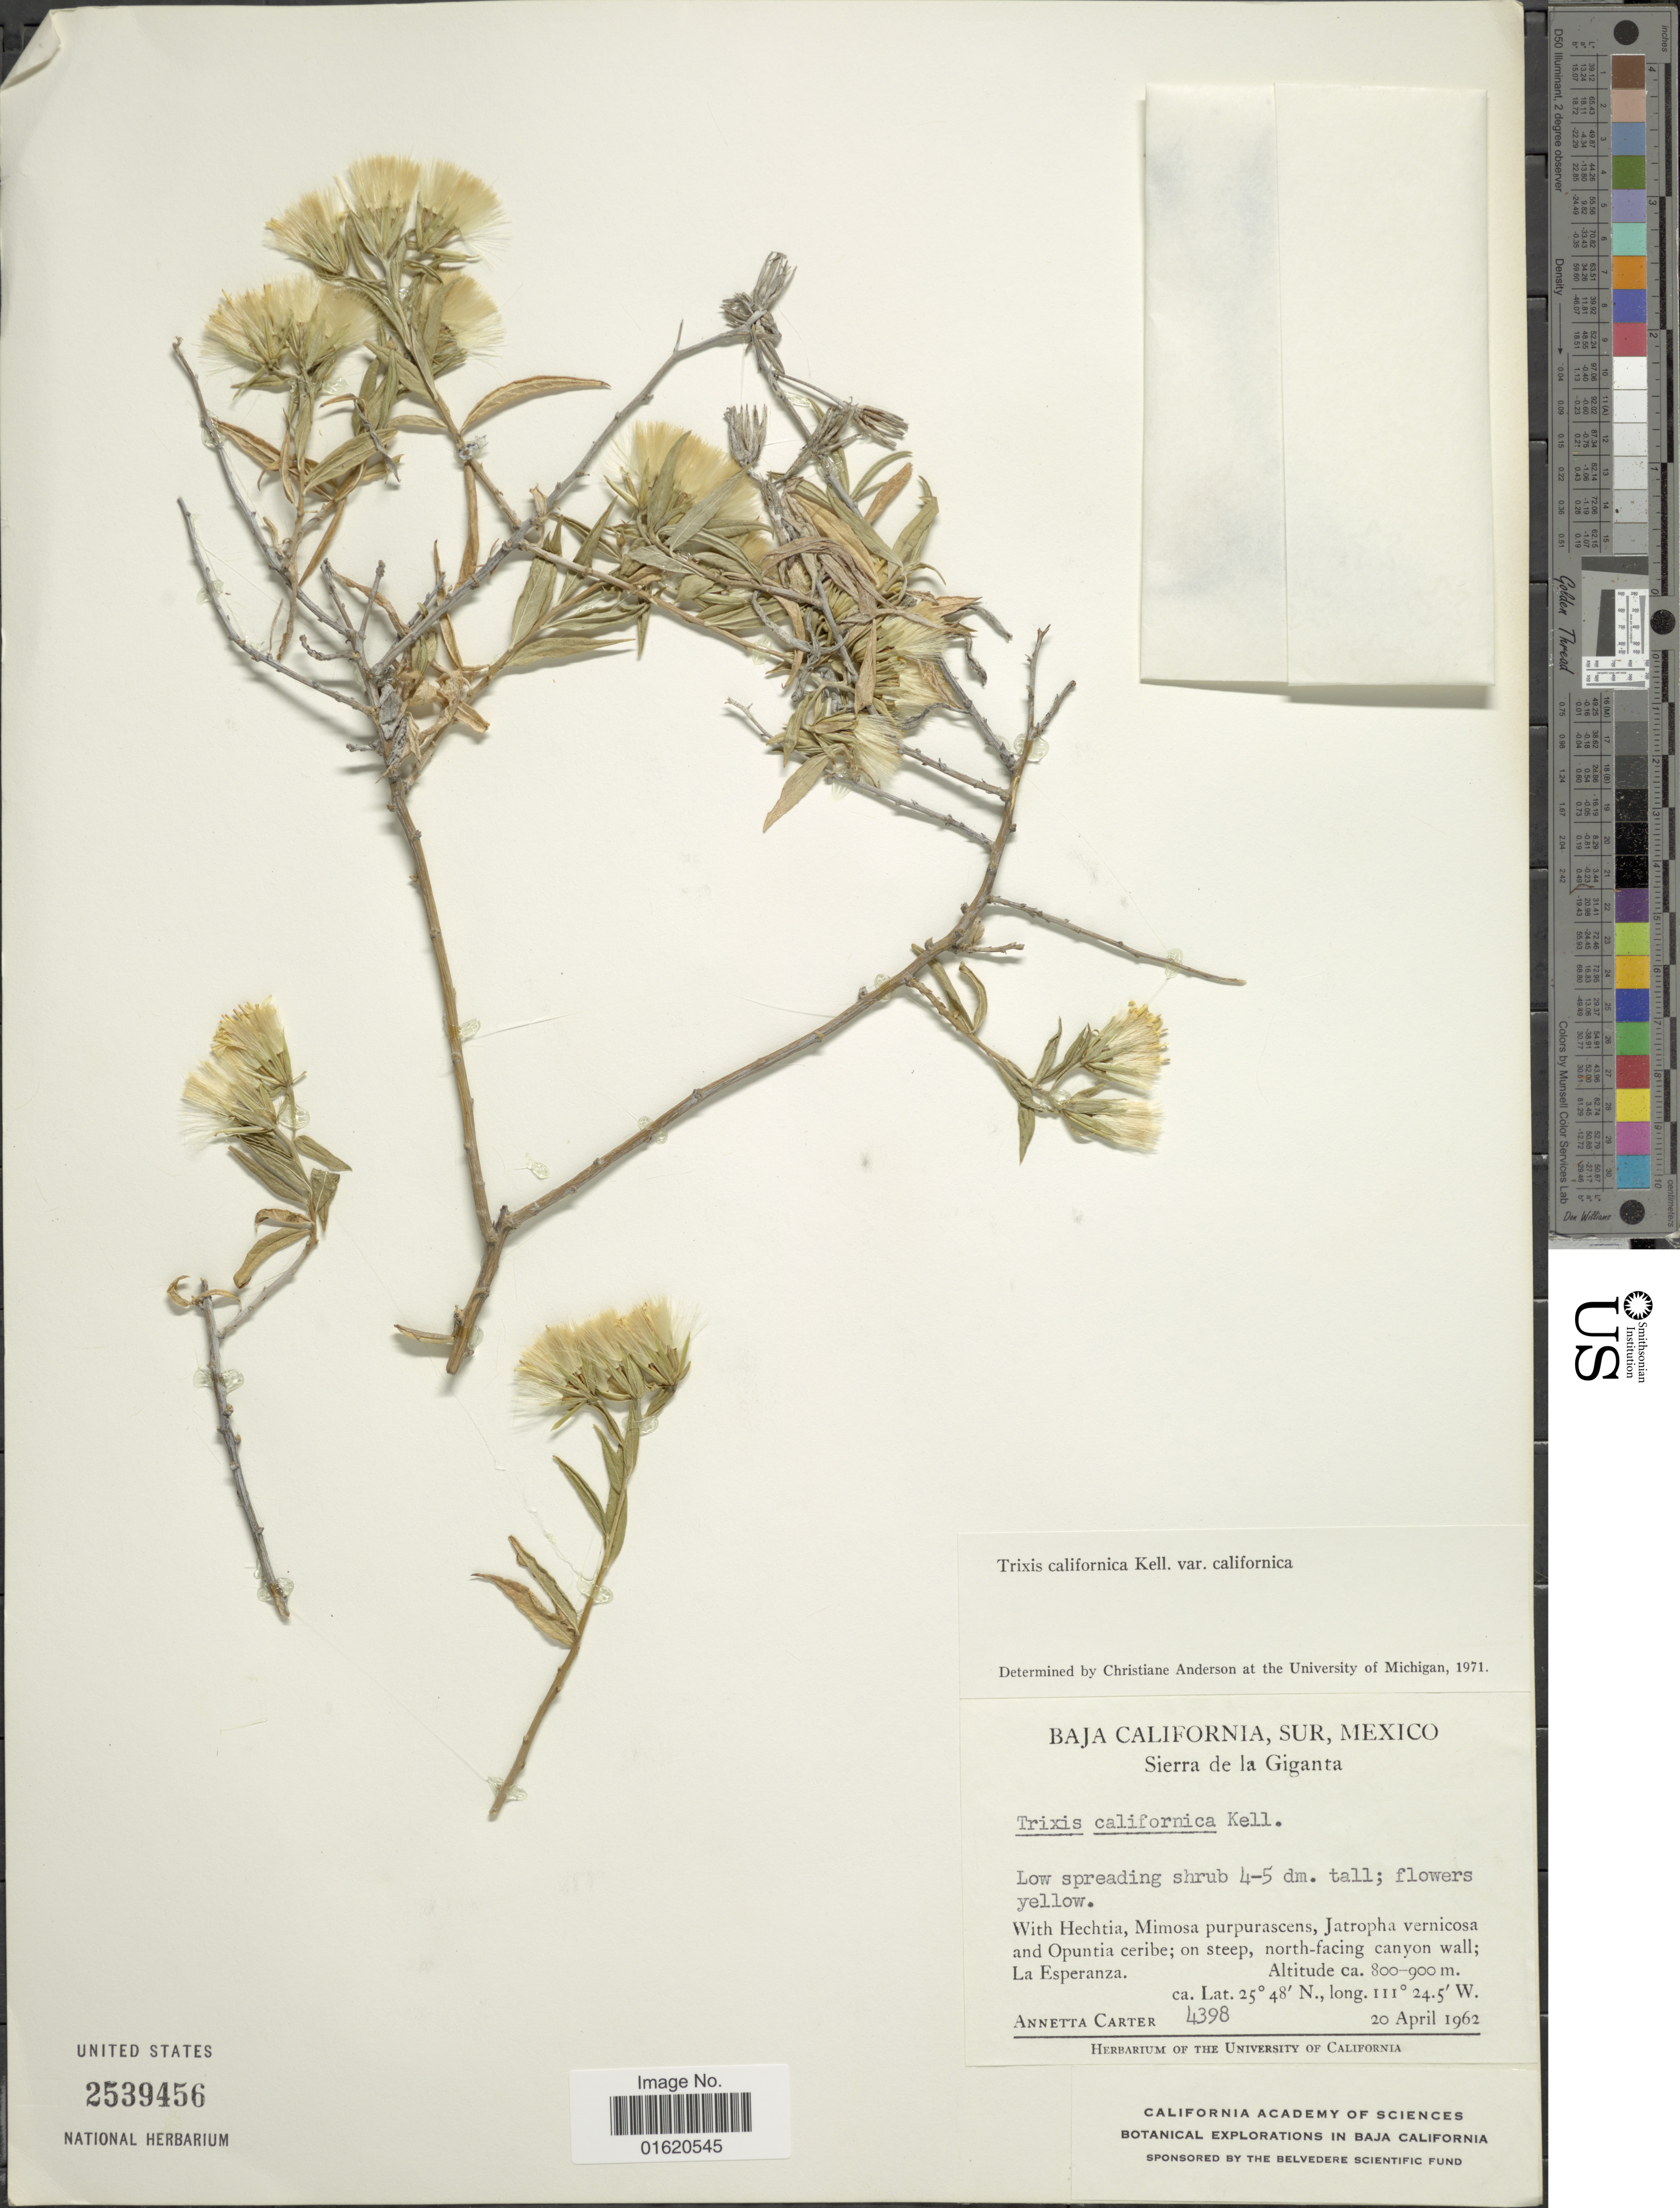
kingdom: Plantae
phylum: Tracheophyta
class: Magnoliopsida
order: Asterales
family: Asteraceae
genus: Trixis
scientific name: Trixis californica var. californica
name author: Kellogg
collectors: A. Carter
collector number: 4398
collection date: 1962-04-20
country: Mexico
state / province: Baja California Sur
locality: Sierra de la Giganta, on steep, north-facing canyon wall; Esperanza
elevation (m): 800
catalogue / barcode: US 2539456